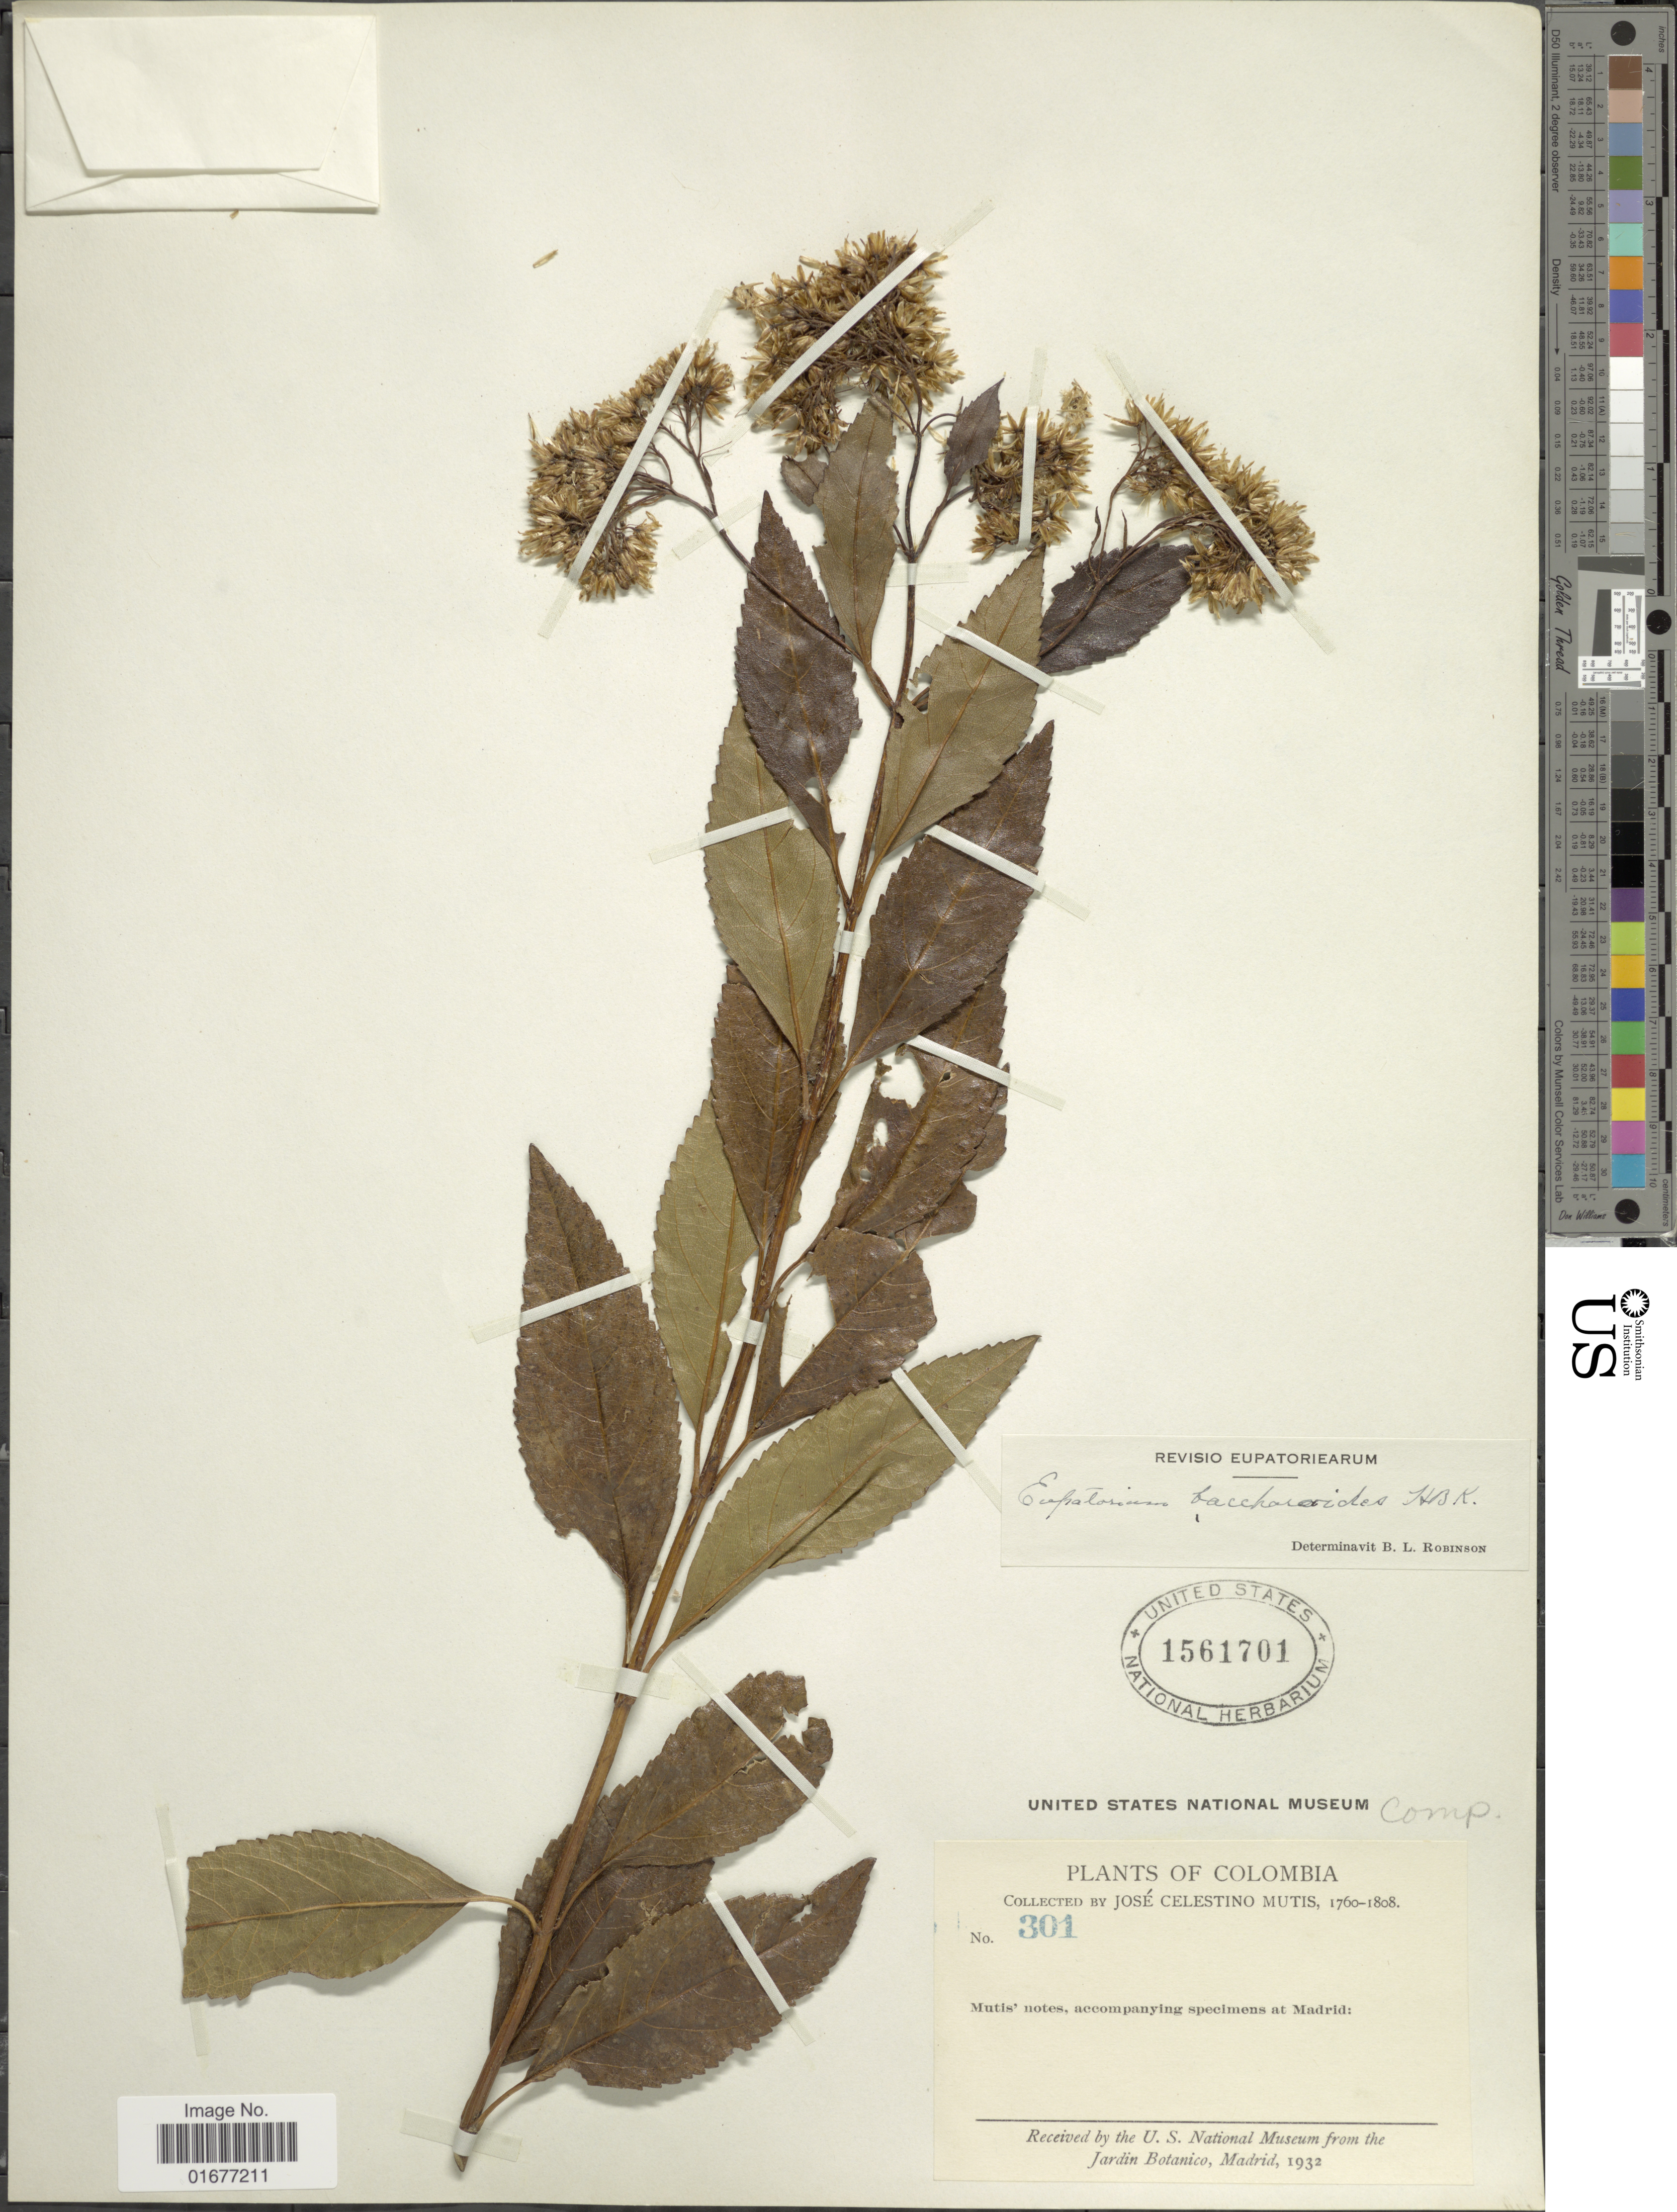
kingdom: Plantae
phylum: Tracheophyta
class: Magnoliopsida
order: Asterales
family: Asteraceae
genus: Ageratina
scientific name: Ageratina baccharoides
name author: (Kunth) R.M. King & H. Rob.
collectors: J. C. B. Mutis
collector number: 301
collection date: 1760/1808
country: Colombia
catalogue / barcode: US 1561701